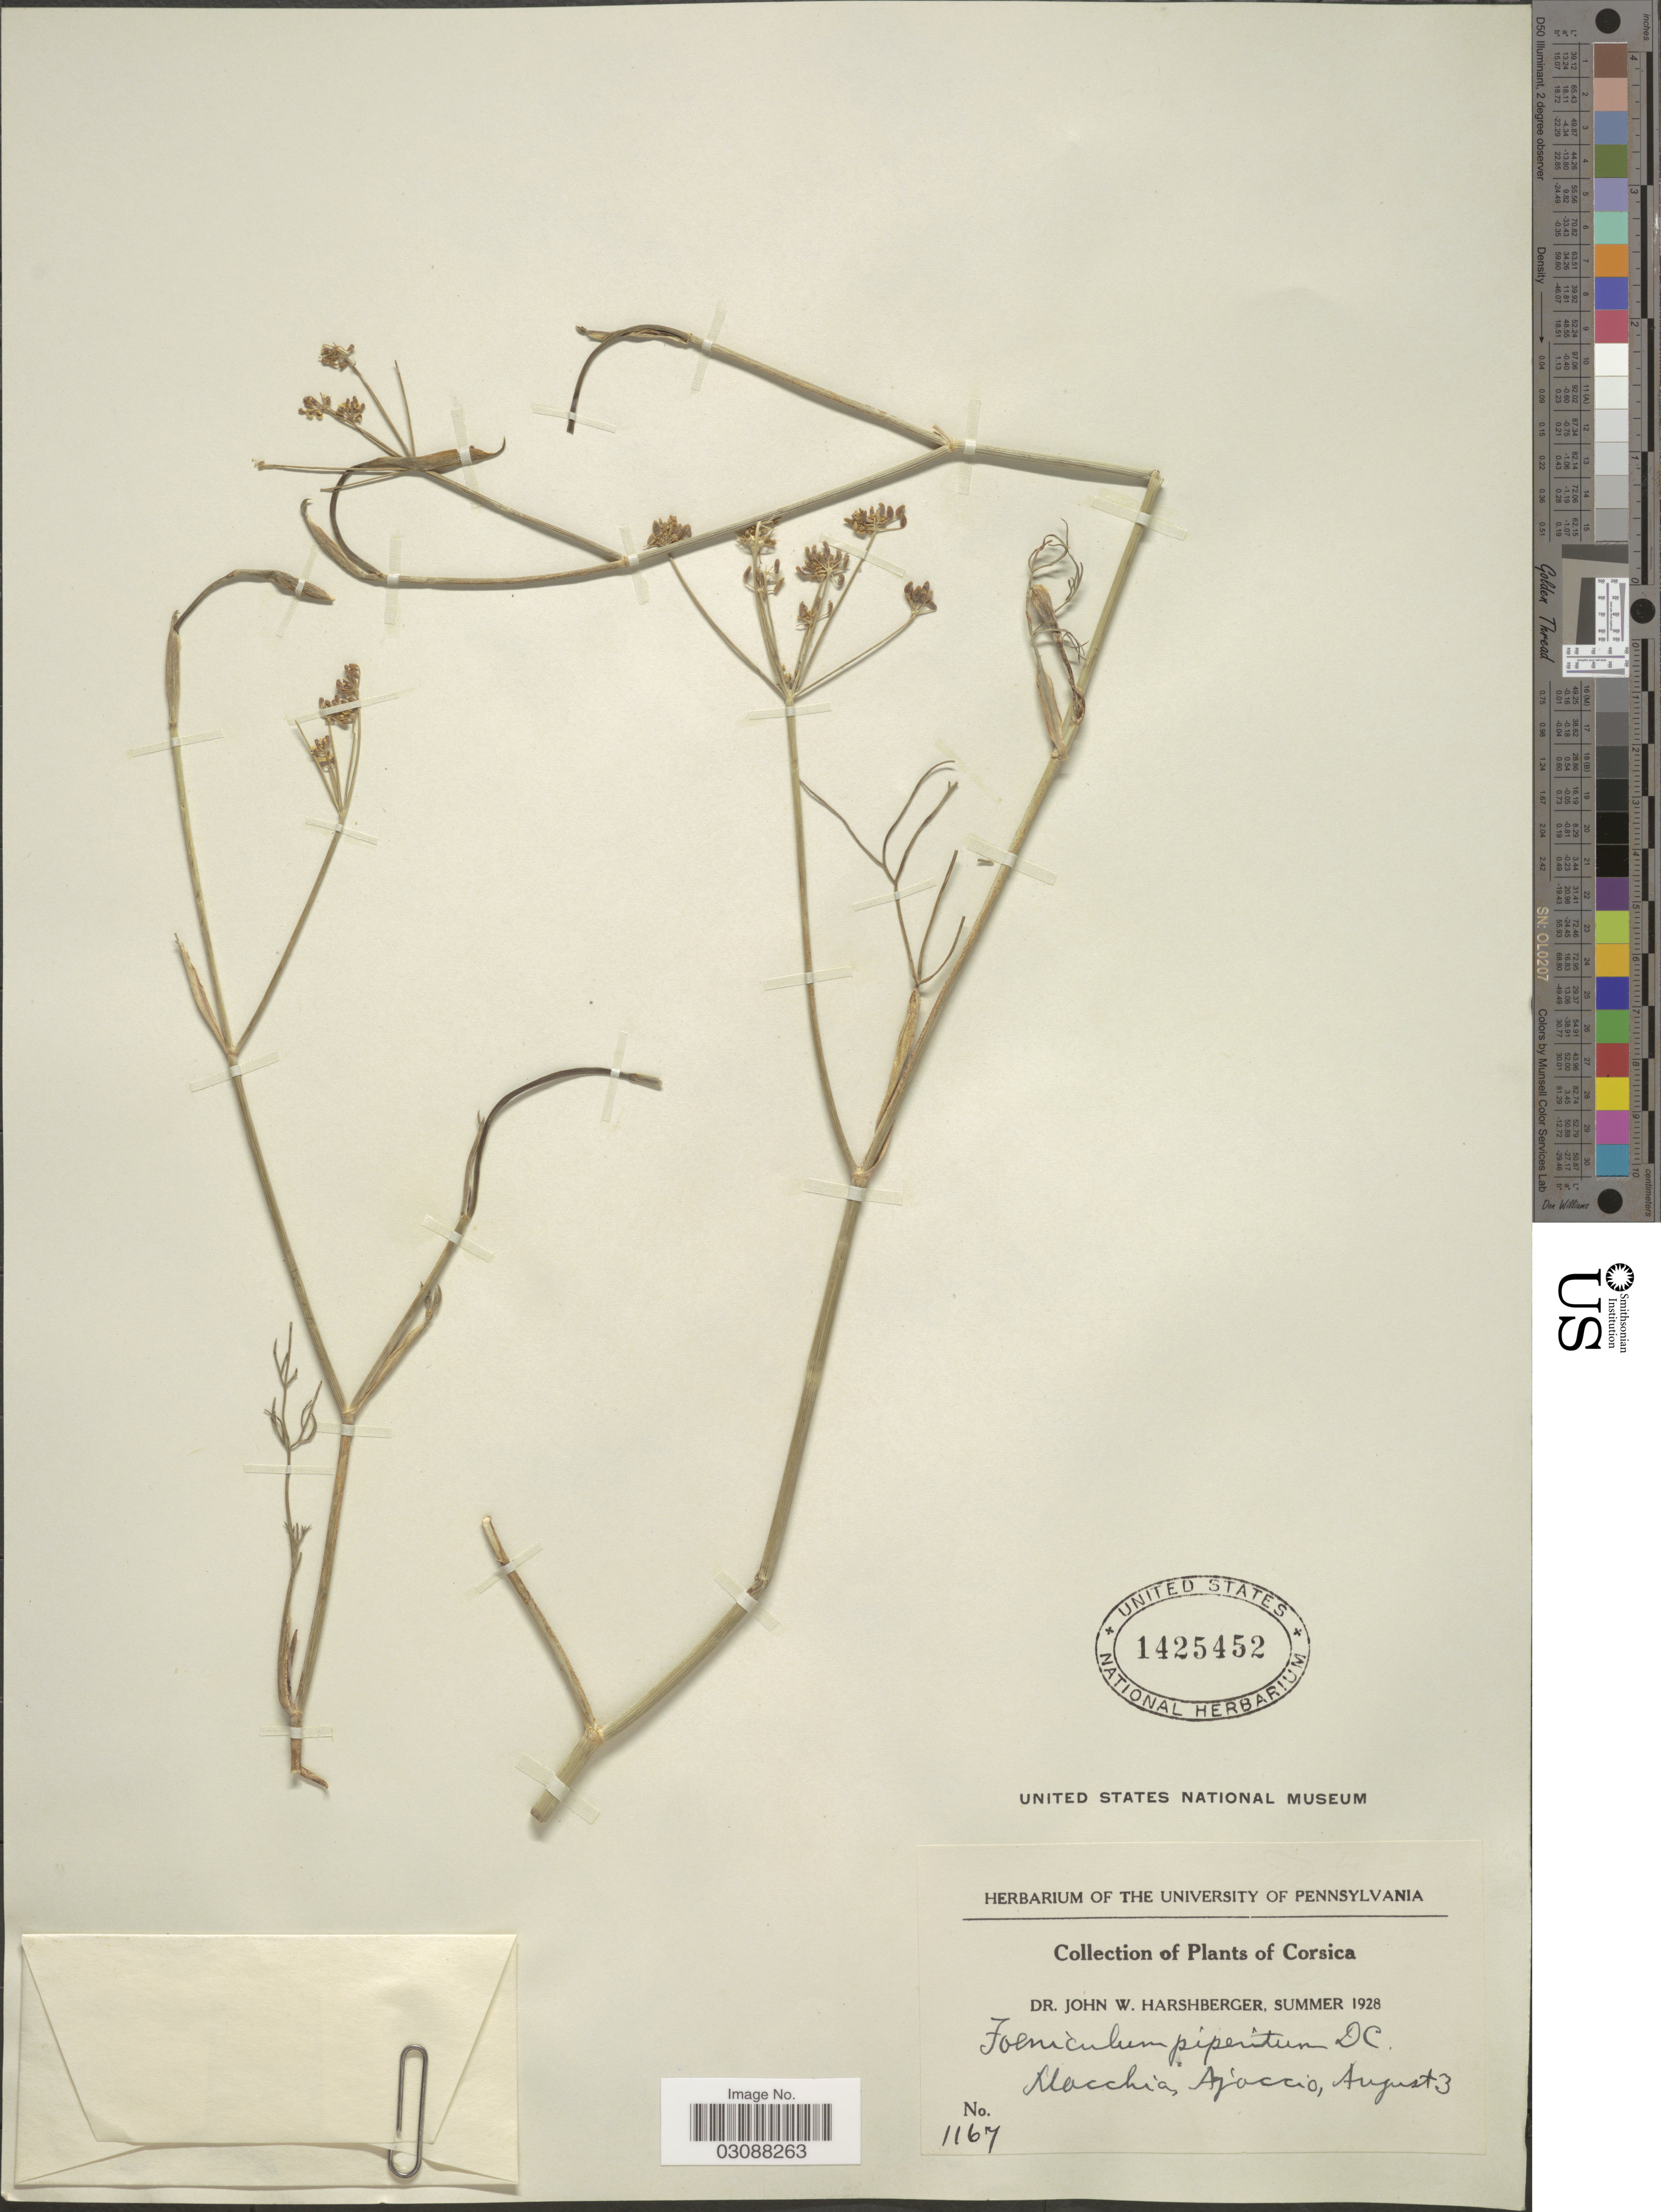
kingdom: Plantae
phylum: Tracheophyta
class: Magnoliopsida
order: Apiales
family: Apiaceae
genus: Foeniculum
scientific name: Foeniculum vulgare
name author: Mill.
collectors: J. W. Harshberger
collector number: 1167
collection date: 1928-08-03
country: France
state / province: Corsica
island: Corse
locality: Macchia, Ajaccio.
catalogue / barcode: US 1425452